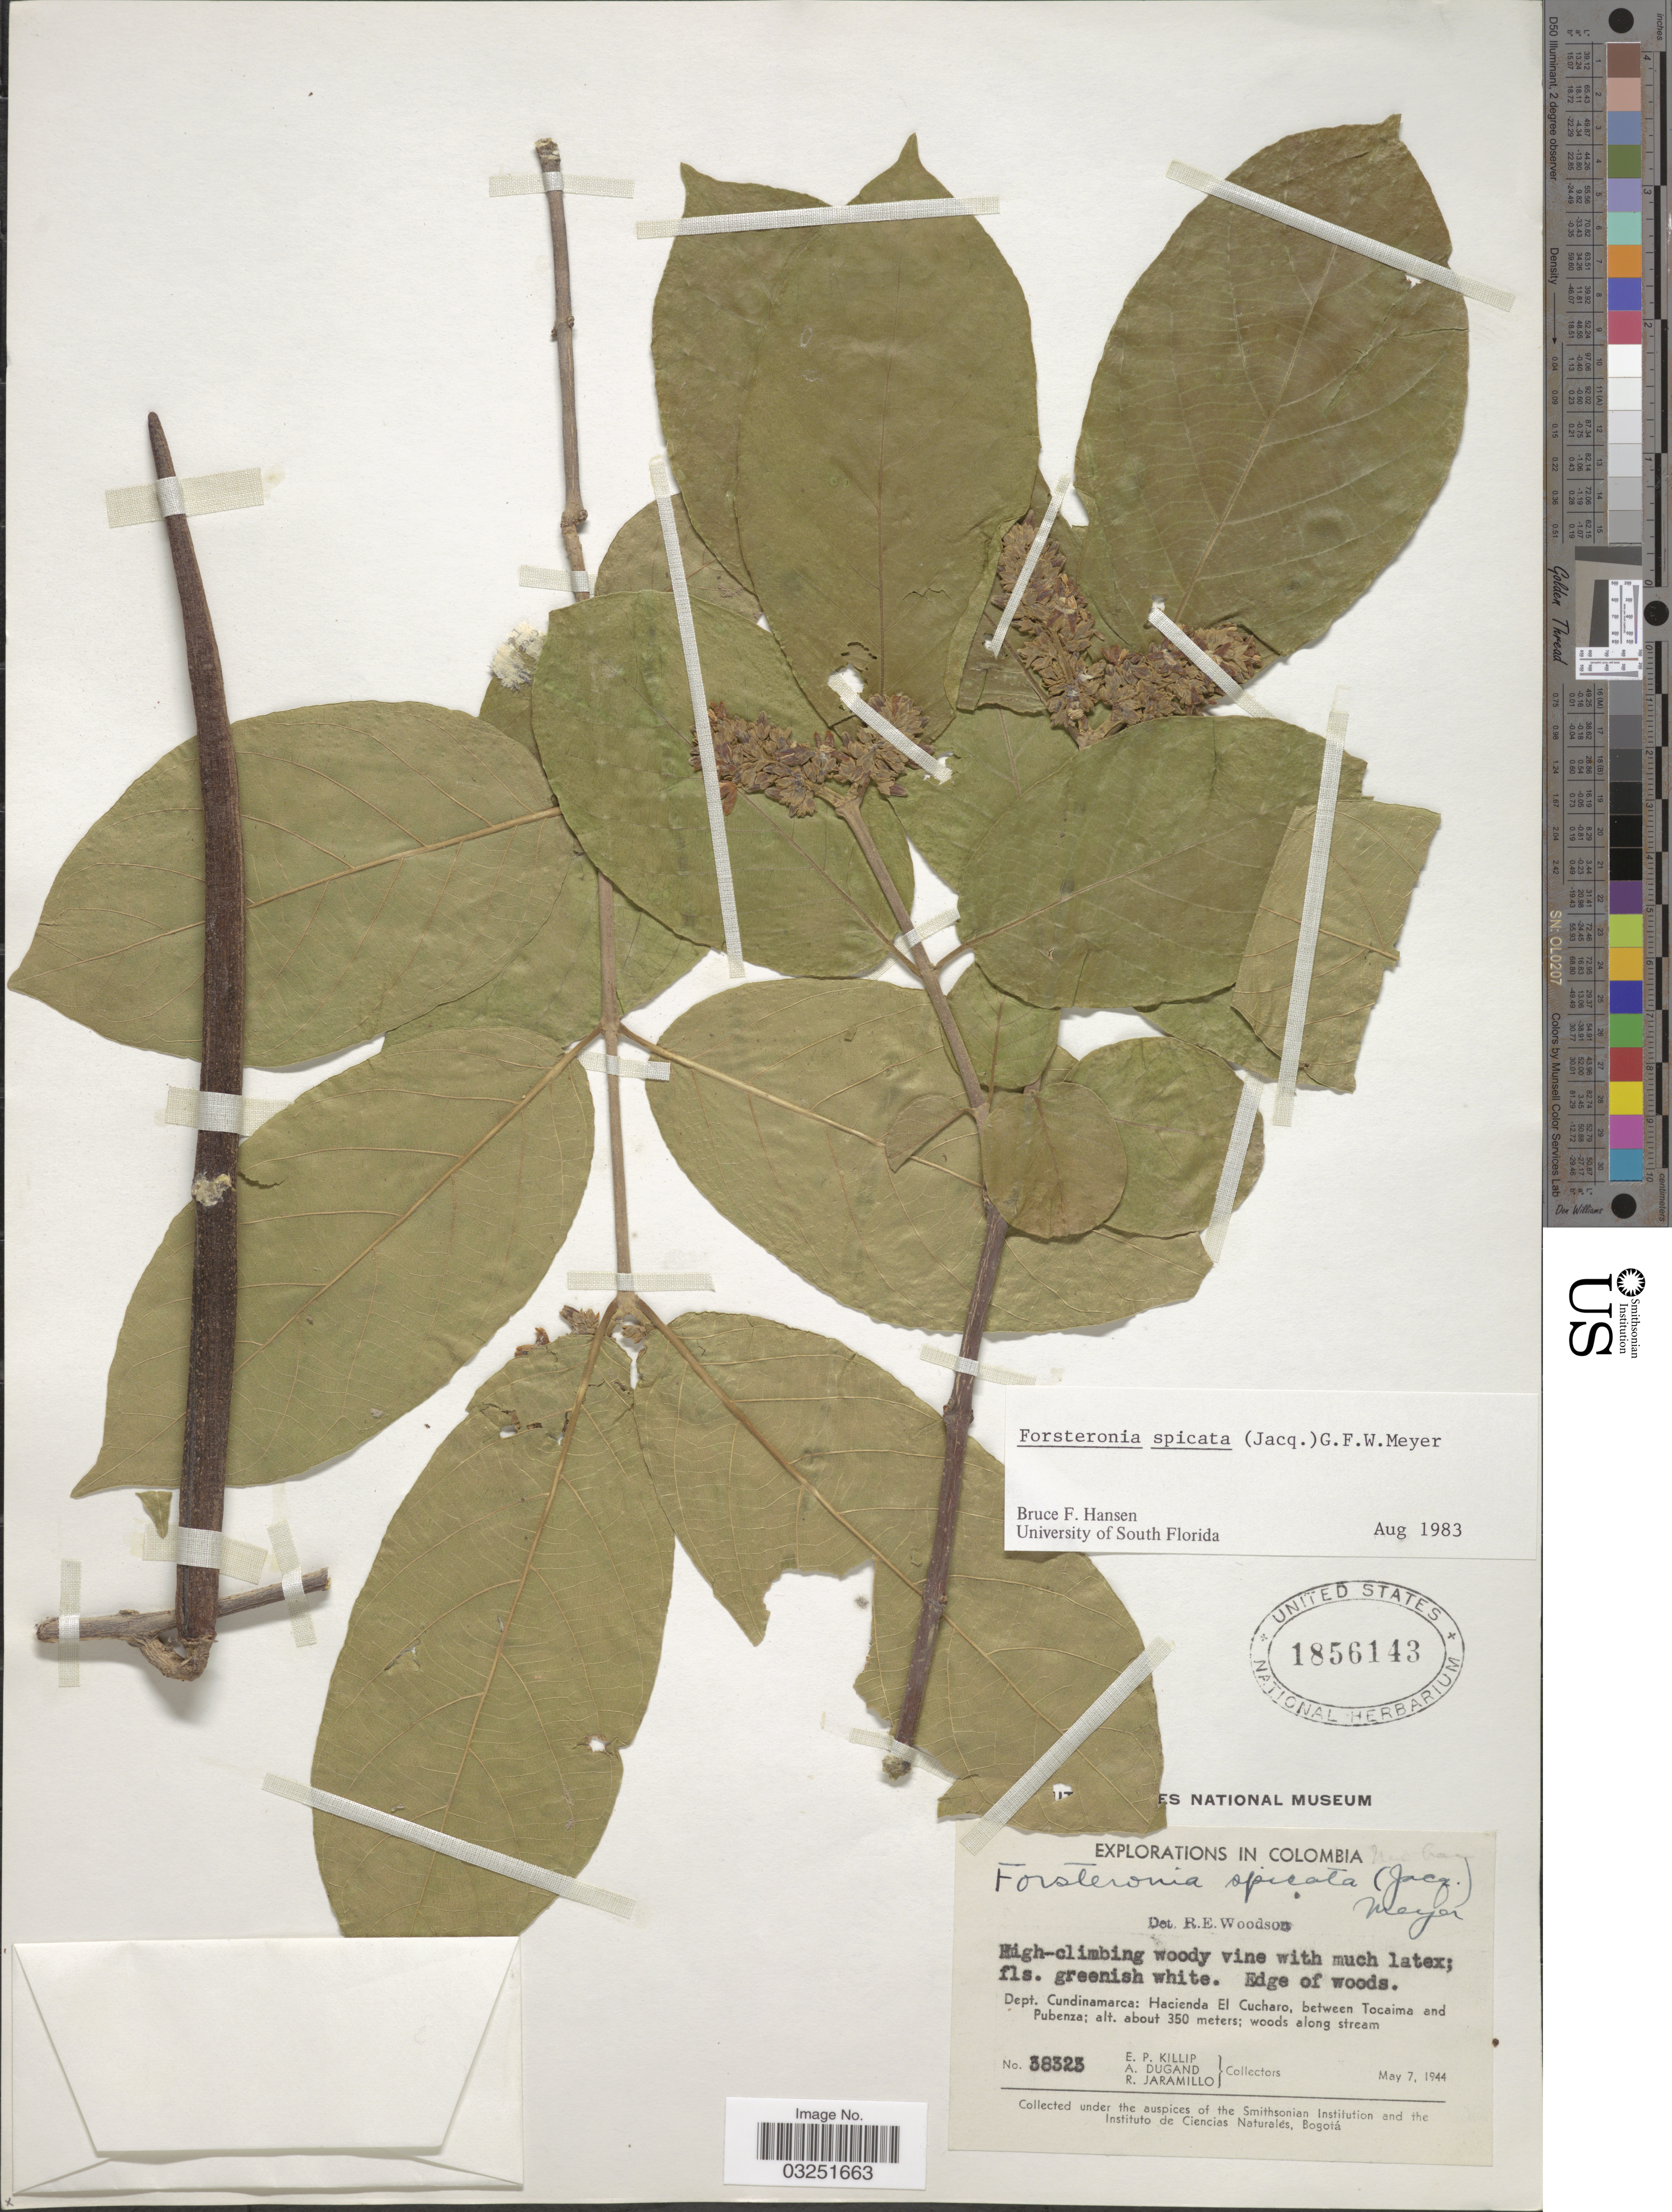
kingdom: Plantae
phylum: Tracheophyta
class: Magnoliopsida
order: Gentianales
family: Apocynaceae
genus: Forsteronia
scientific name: Forsteronia spicata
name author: (Jacq.) G. Mey.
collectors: E. P. Killip, A. Dugand & R. Jaramillo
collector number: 38323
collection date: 1944-05-07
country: Colombia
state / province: Cundinamarca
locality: Dept. Cundinamarca: Hacienda El Cucharo, between Tocaima and Pubenza, woods along stream.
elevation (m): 350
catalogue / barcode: US 1856143